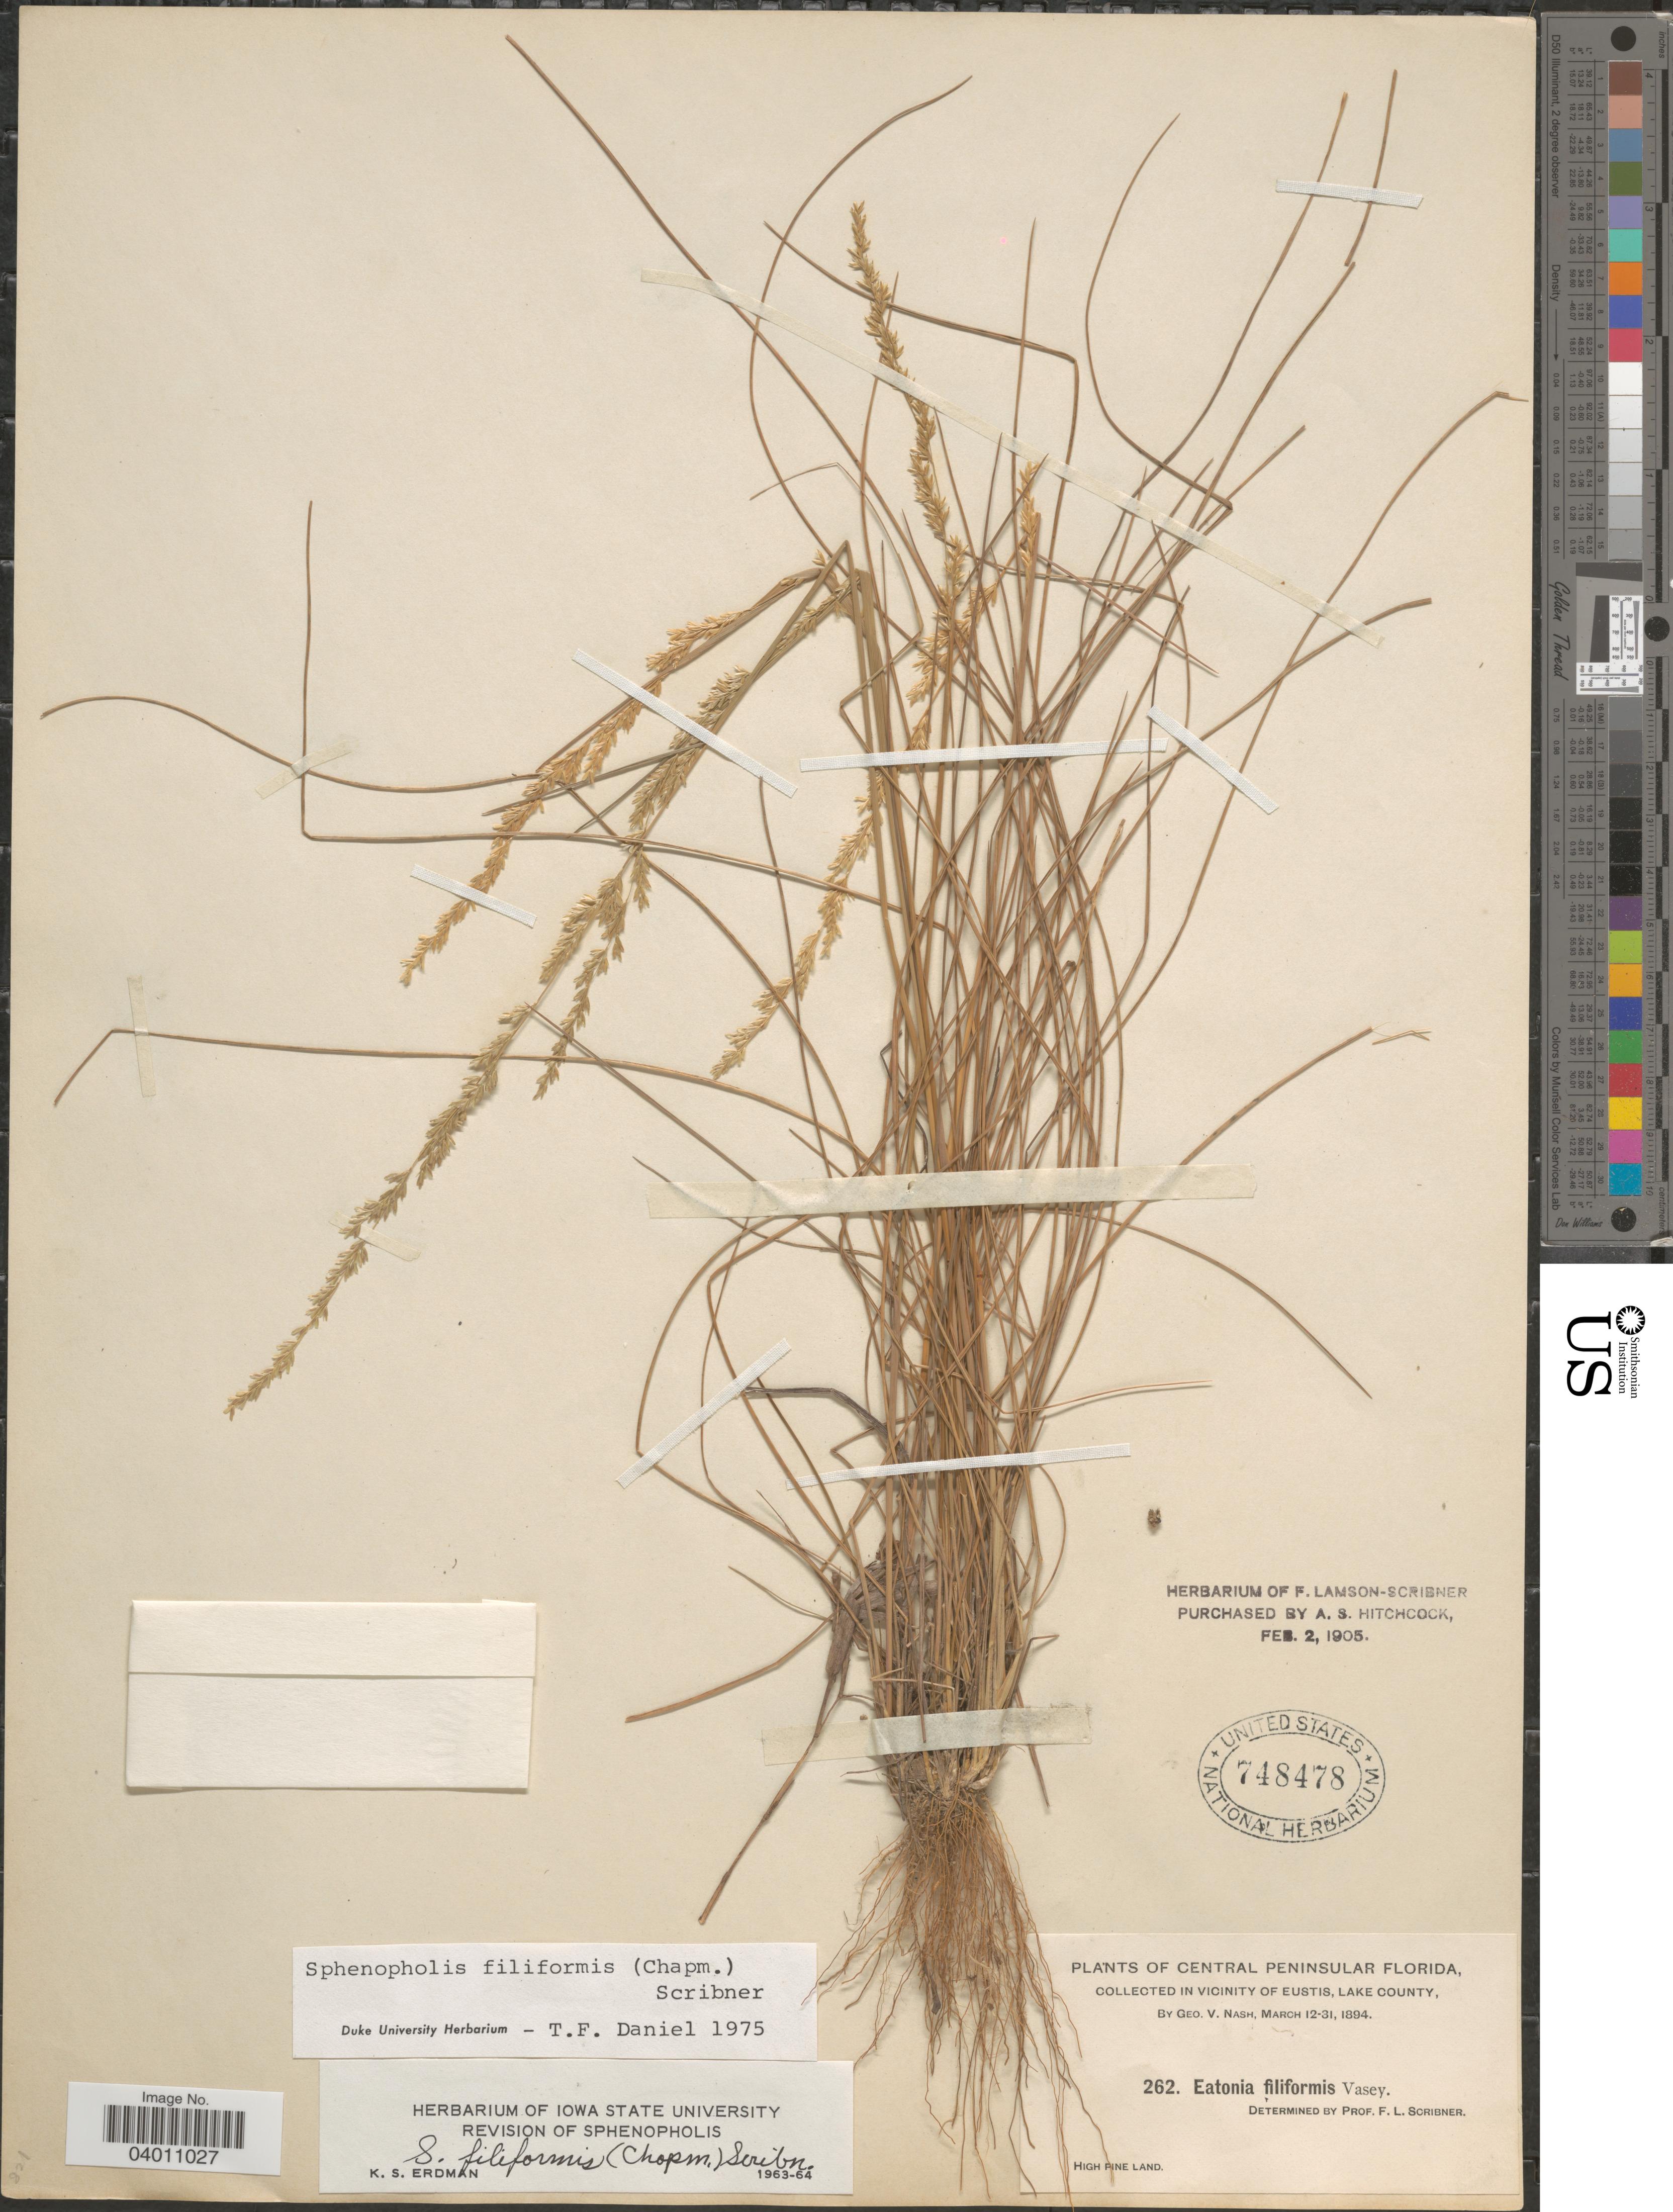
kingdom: Plantae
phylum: Tracheophyta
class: Liliopsida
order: Poales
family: Poaceae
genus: Sphenopholis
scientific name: Sphenopholis filiformis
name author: (Chapm.) Scribn.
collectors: G. V. Nash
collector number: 262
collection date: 1894-03-12/1894-03-31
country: United States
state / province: Florida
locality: Central Peninsular Florida. In vicinity of Eustis, Lake County.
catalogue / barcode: US 748478